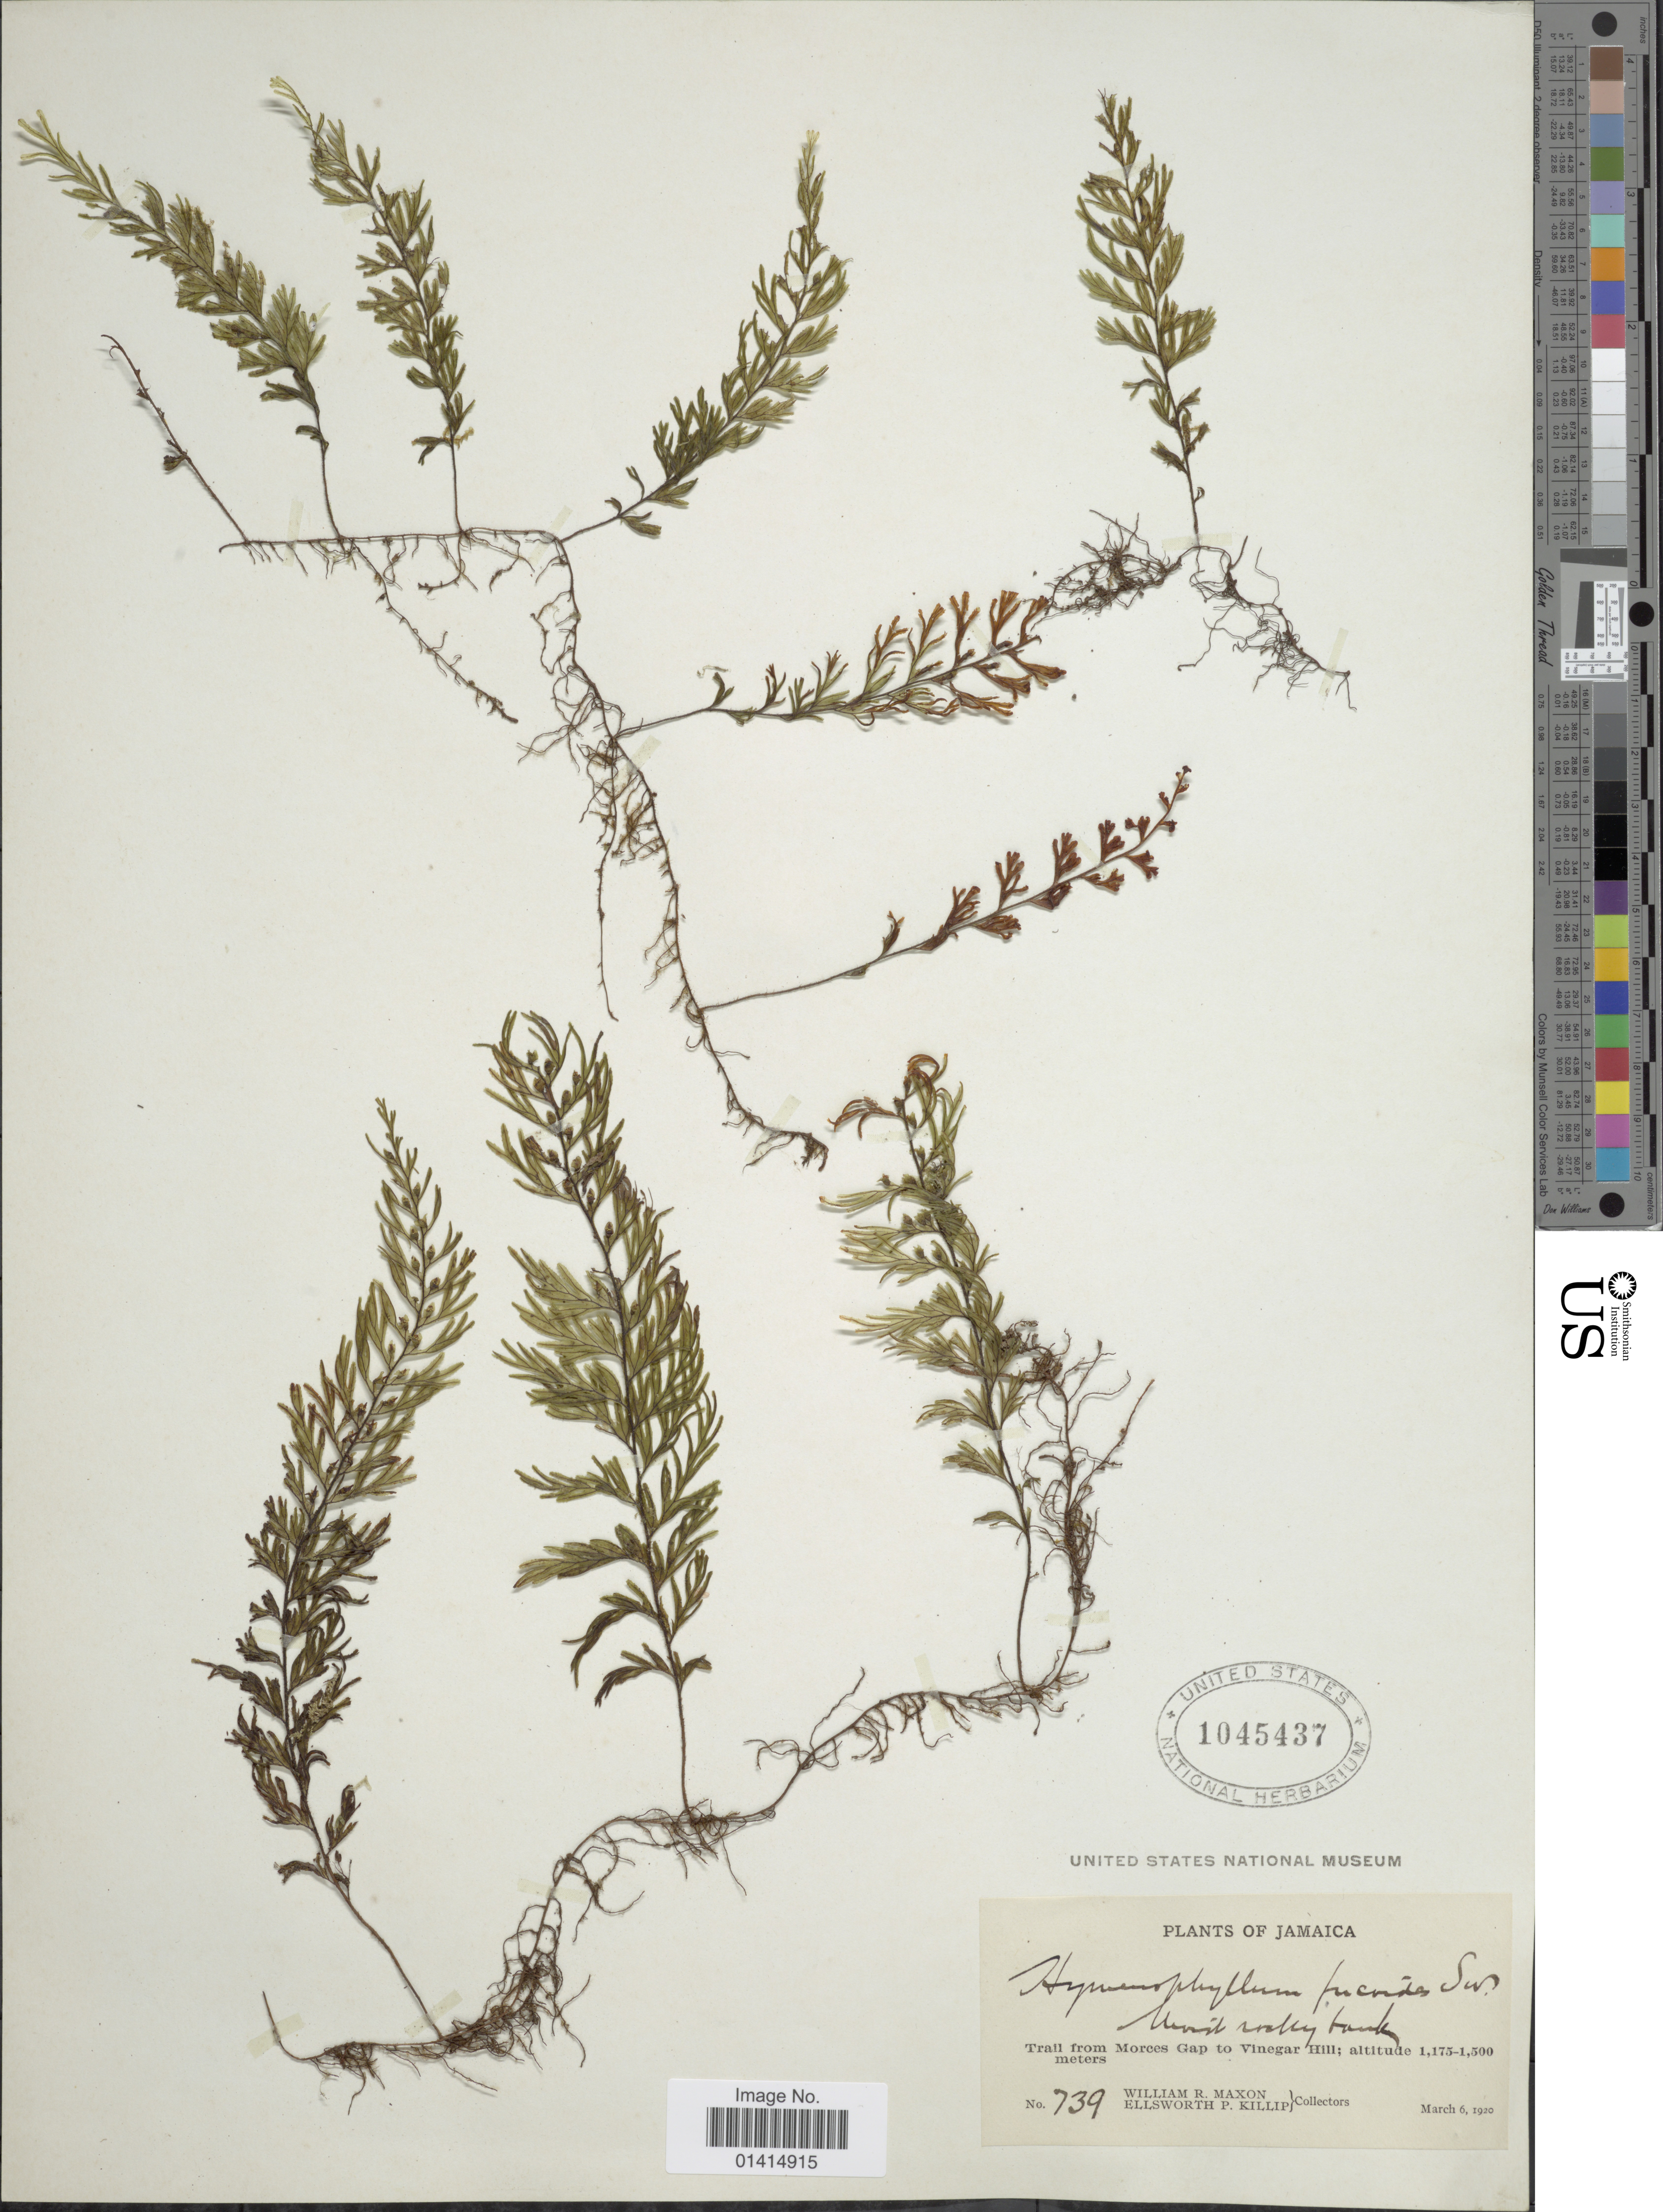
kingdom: Plantae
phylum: Tracheophyta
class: Polypodiopsida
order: Hymenophyllales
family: Hymenophyllaceae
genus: Hymenophyllum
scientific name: Hymenophyllum fucoides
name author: (Sw.) Sw.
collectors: W. R. Maxon & E. P. Killip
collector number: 739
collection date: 1920-03-06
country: Jamaica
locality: Trail from Morces Gap to Vinegar Hill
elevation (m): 1175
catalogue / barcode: US 1045437